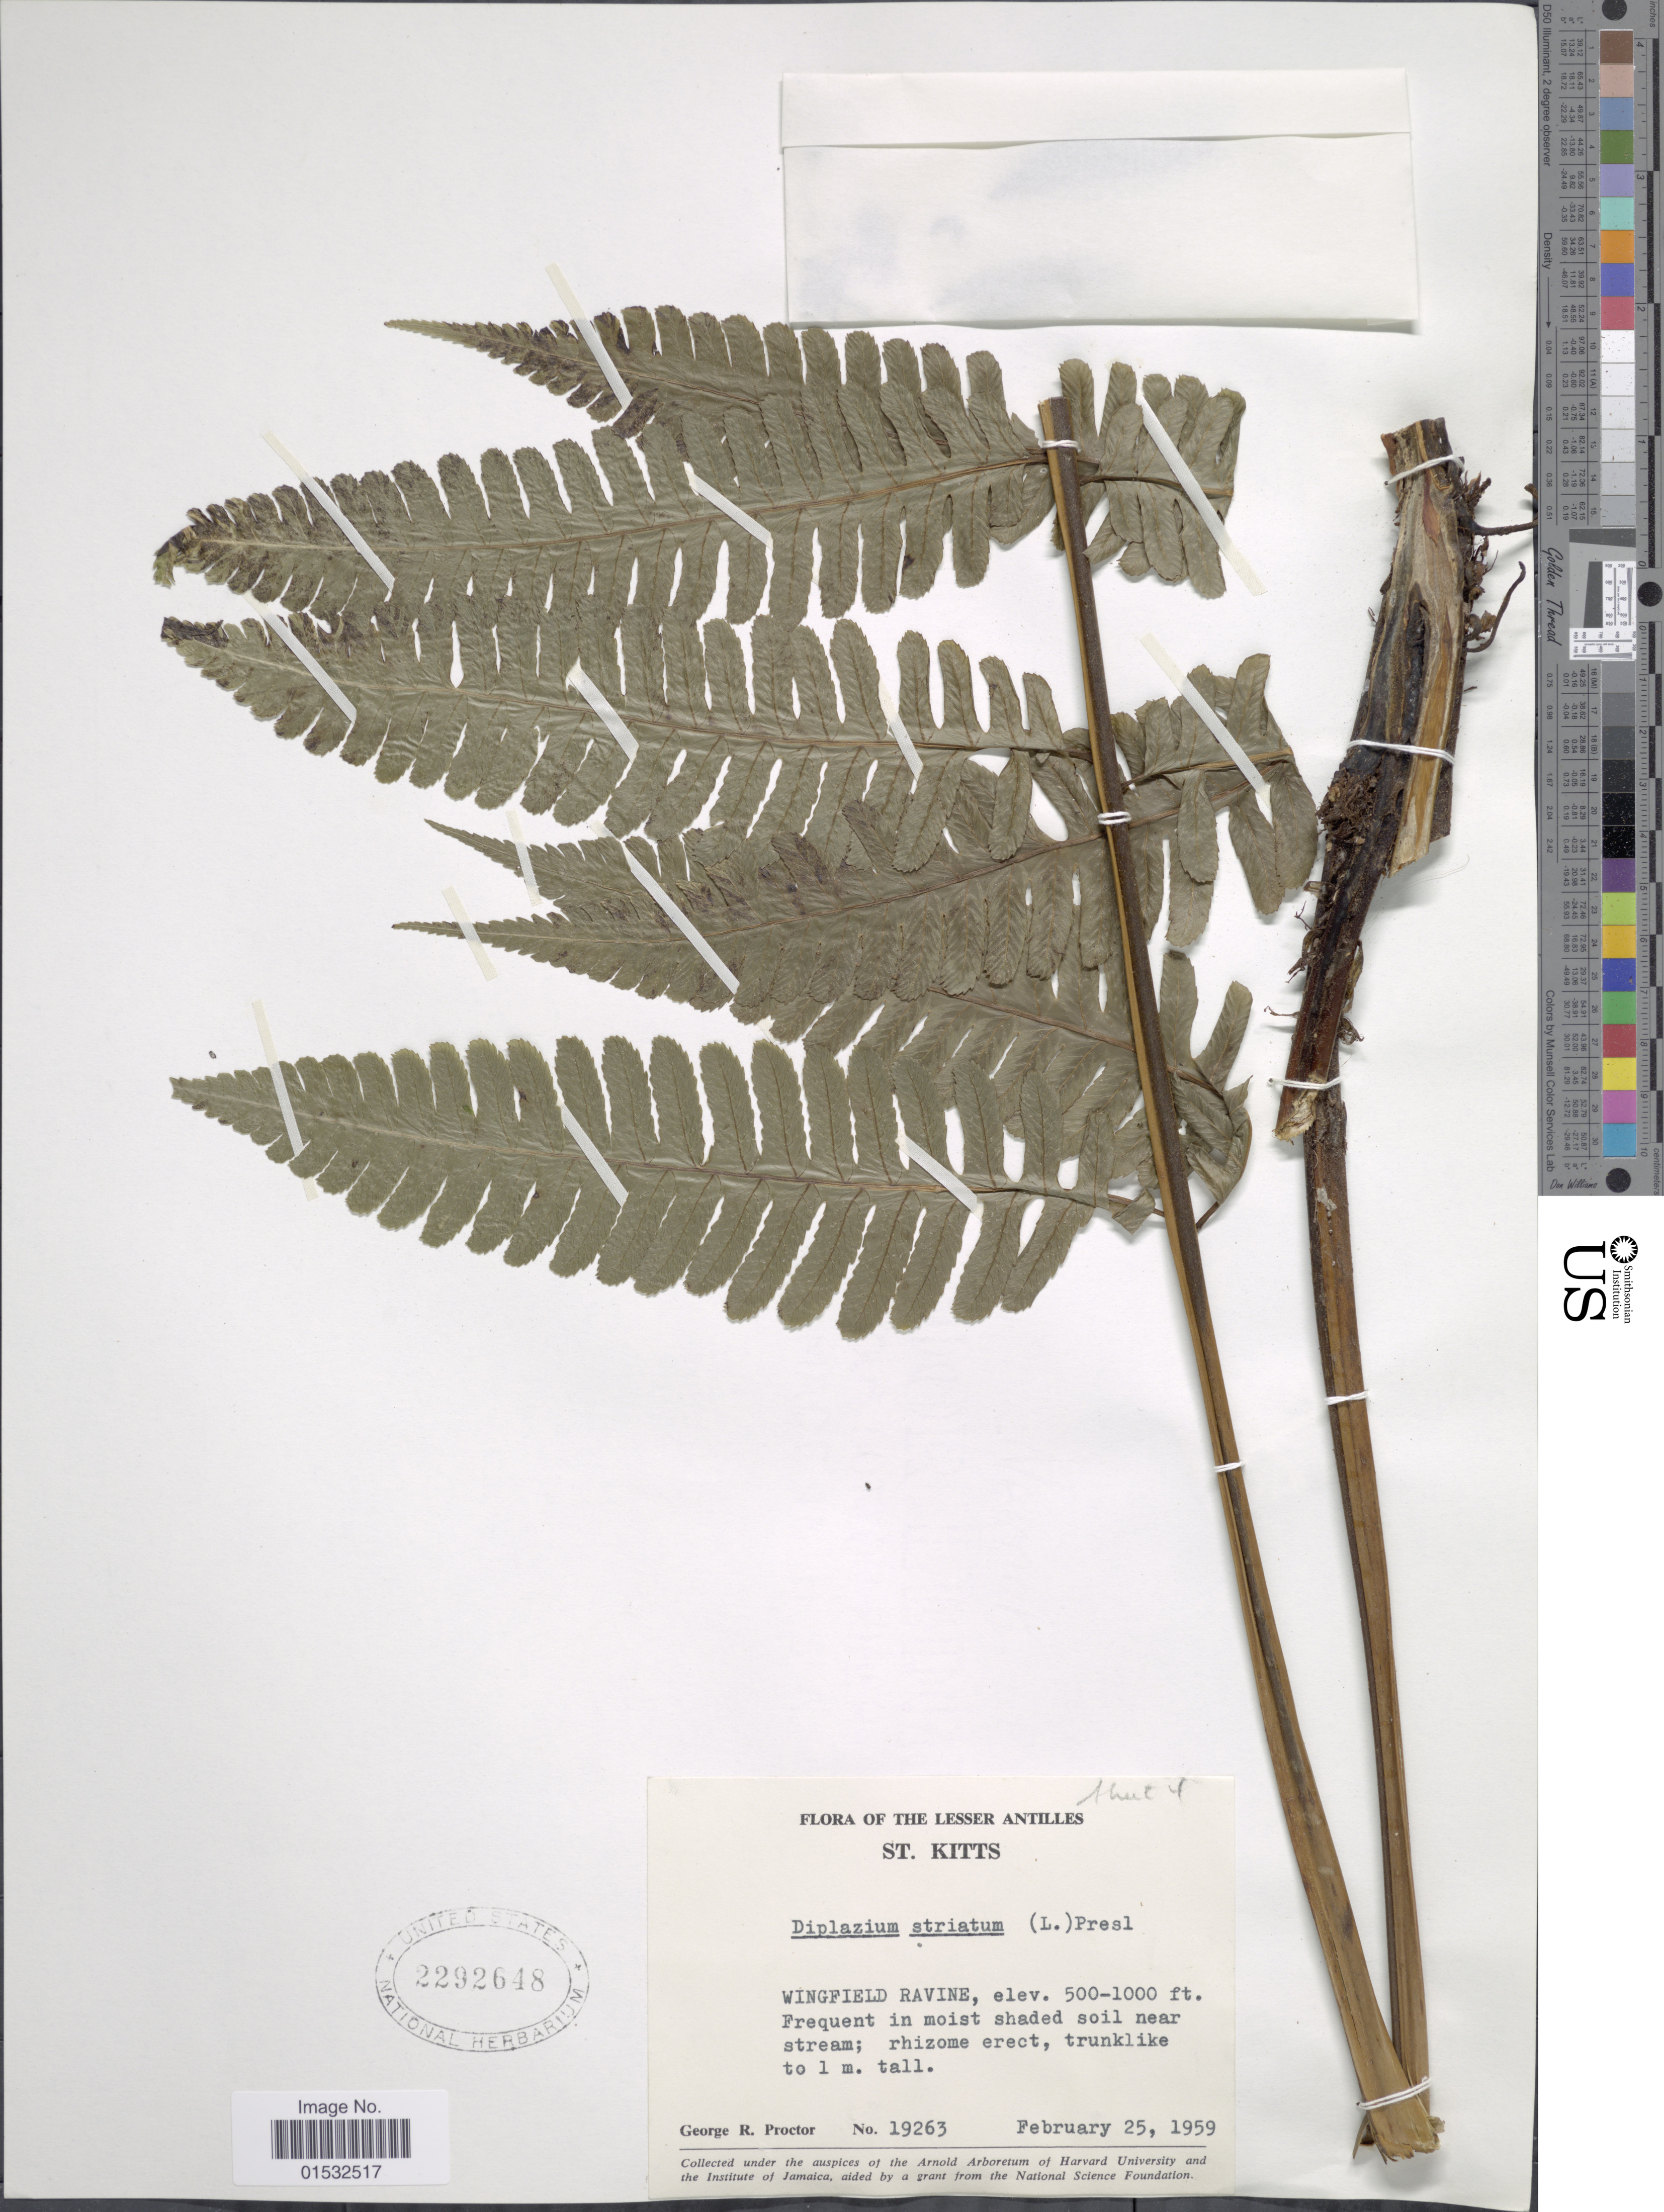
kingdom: Plantae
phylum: Tracheophyta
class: Polypodiopsida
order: Polypodiales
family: Athyriaceae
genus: Diplazium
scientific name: Diplazium striatum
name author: (L.) C. Presl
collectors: G. R. Proctor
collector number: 19263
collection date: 1959-02-25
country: St. Christopher-Nevis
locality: Lesser Antilles. St. Kitts. Wingfield Ravine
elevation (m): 152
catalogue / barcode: US 2292648